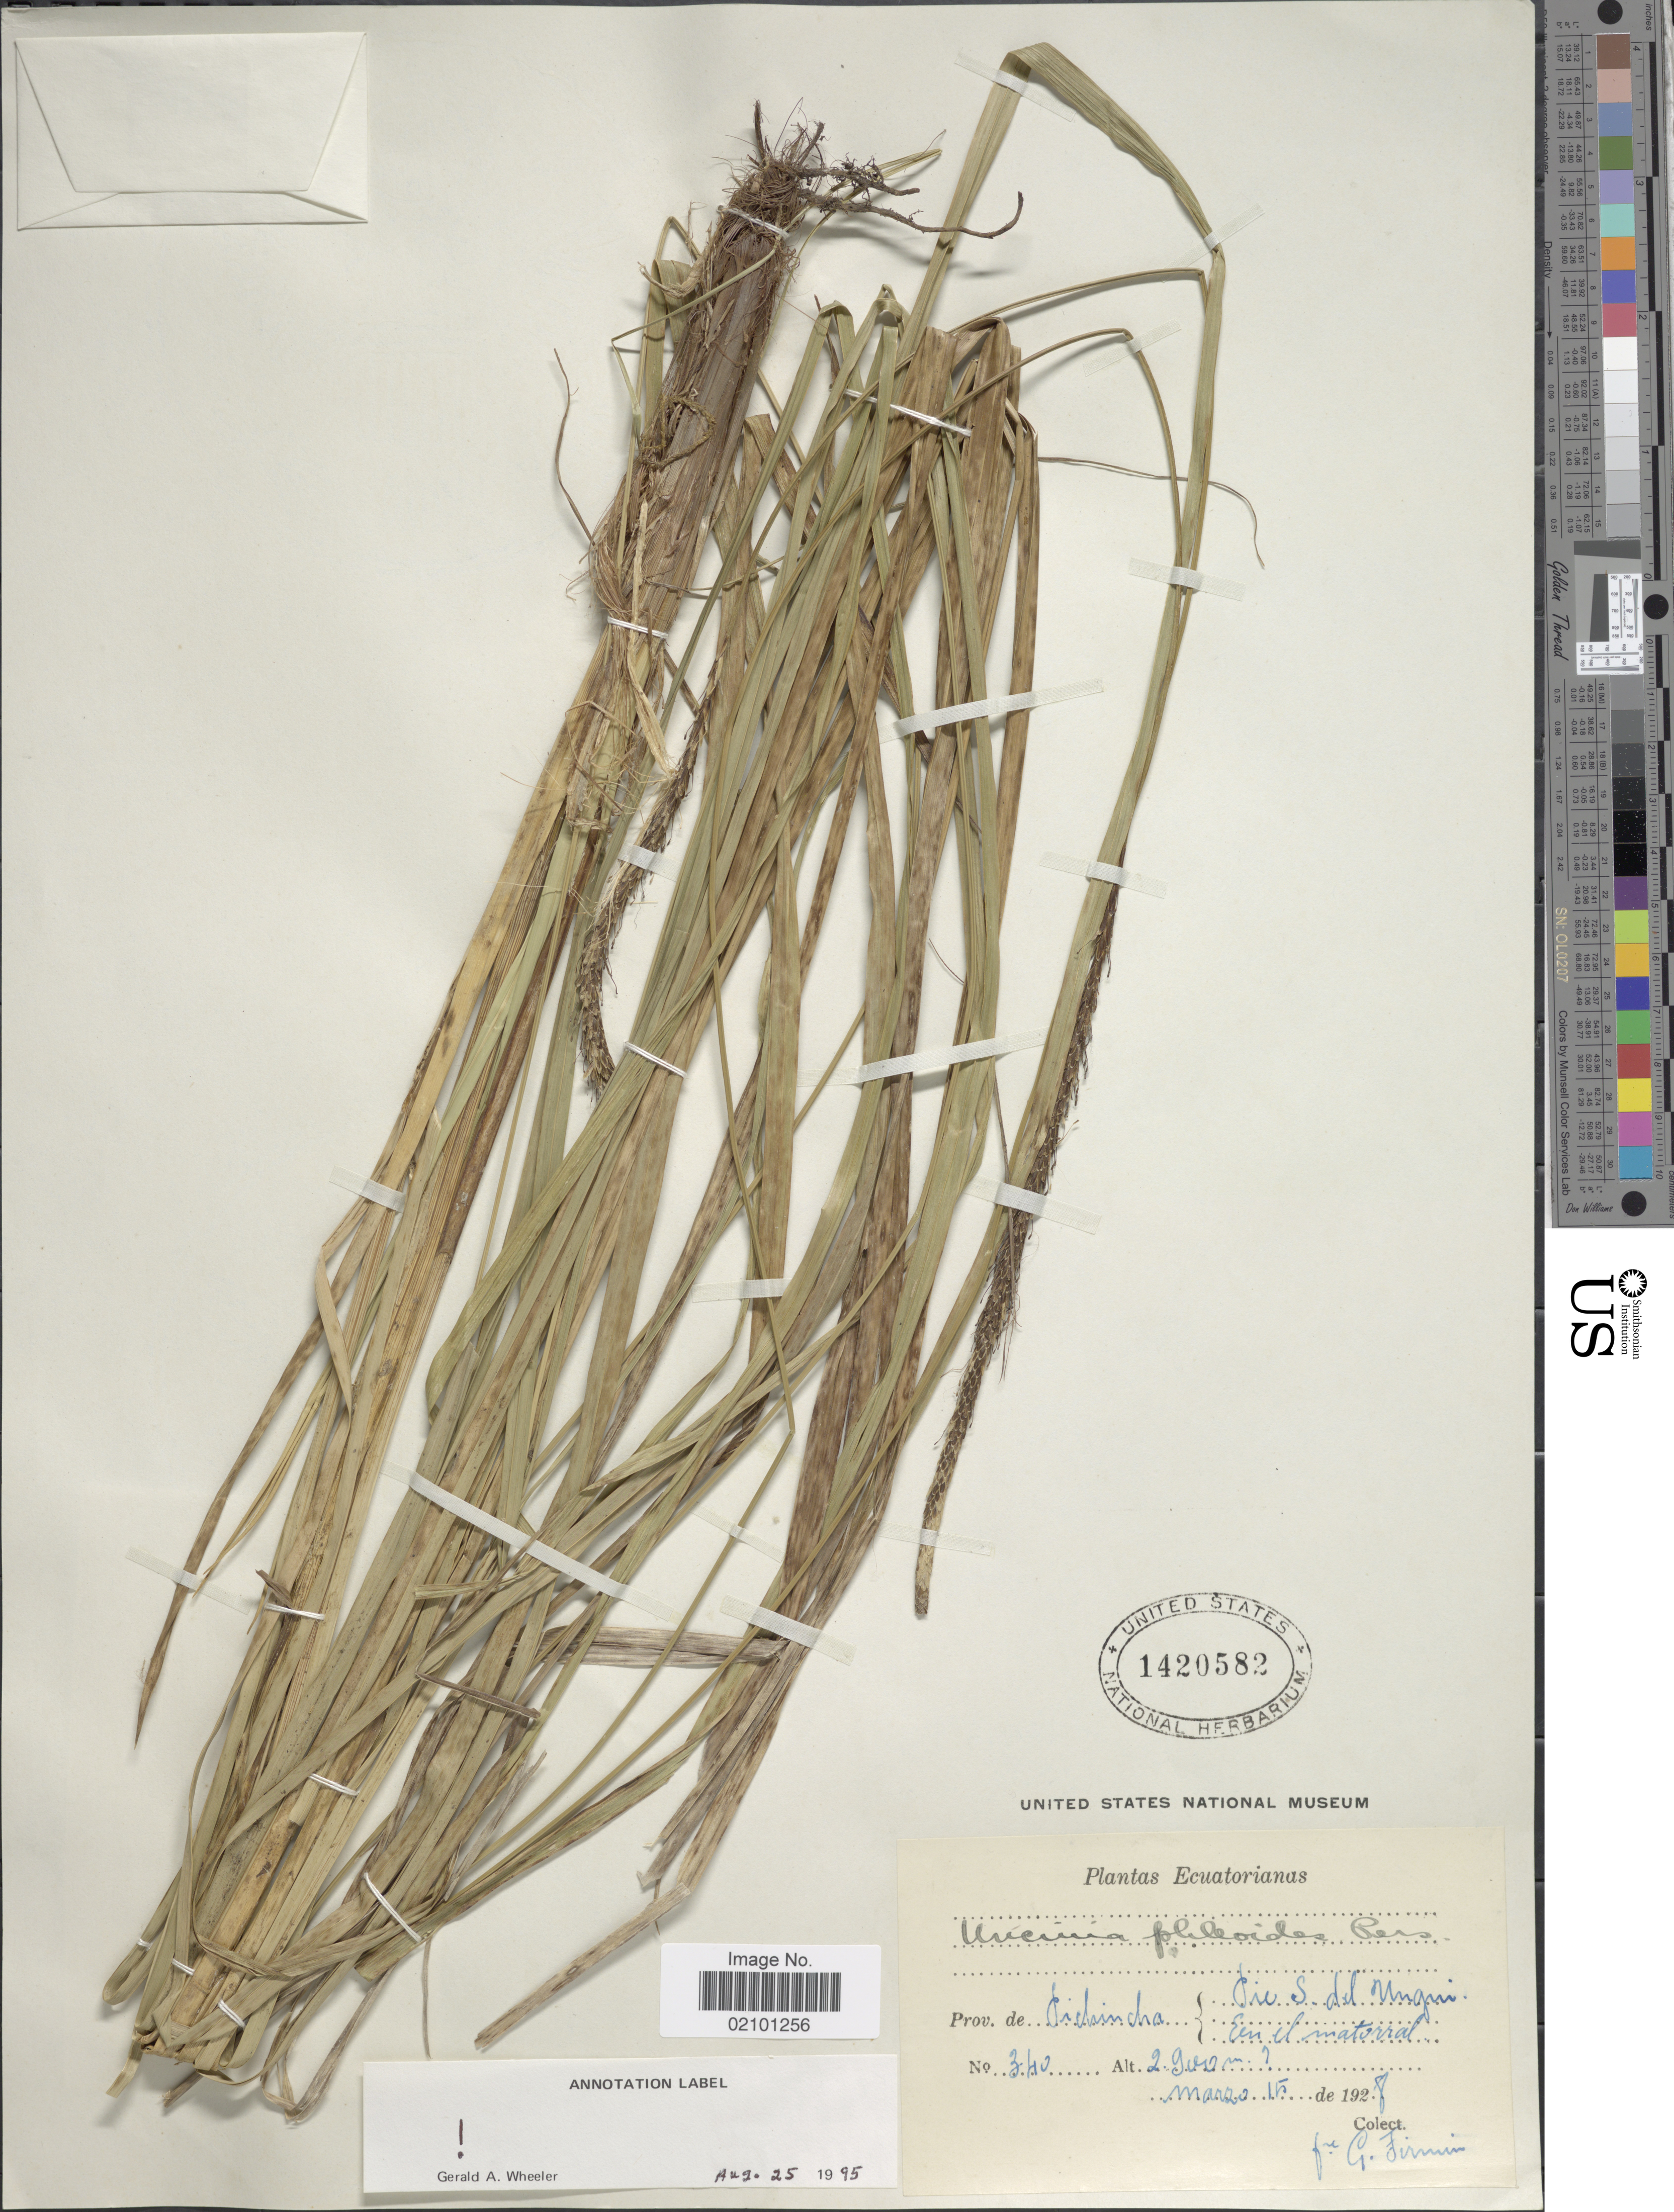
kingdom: Plantae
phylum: Tracheophyta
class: Liliopsida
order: Poales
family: Cyperaceae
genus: Carex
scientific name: Carex phleoides subsp. koyamae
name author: (Gómez-Laur.) Jim.Mejías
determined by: Jimnéz-Mejias, Pedro, (UPOS), Universidad Pablo de Olavide (SPAIN)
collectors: F. Firmin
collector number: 340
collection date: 1928-03-15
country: Ecuador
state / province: Pichincha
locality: Prov. de Pichincha. Pie S del Ungui. En el matorral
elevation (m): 2900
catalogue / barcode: US 1420582